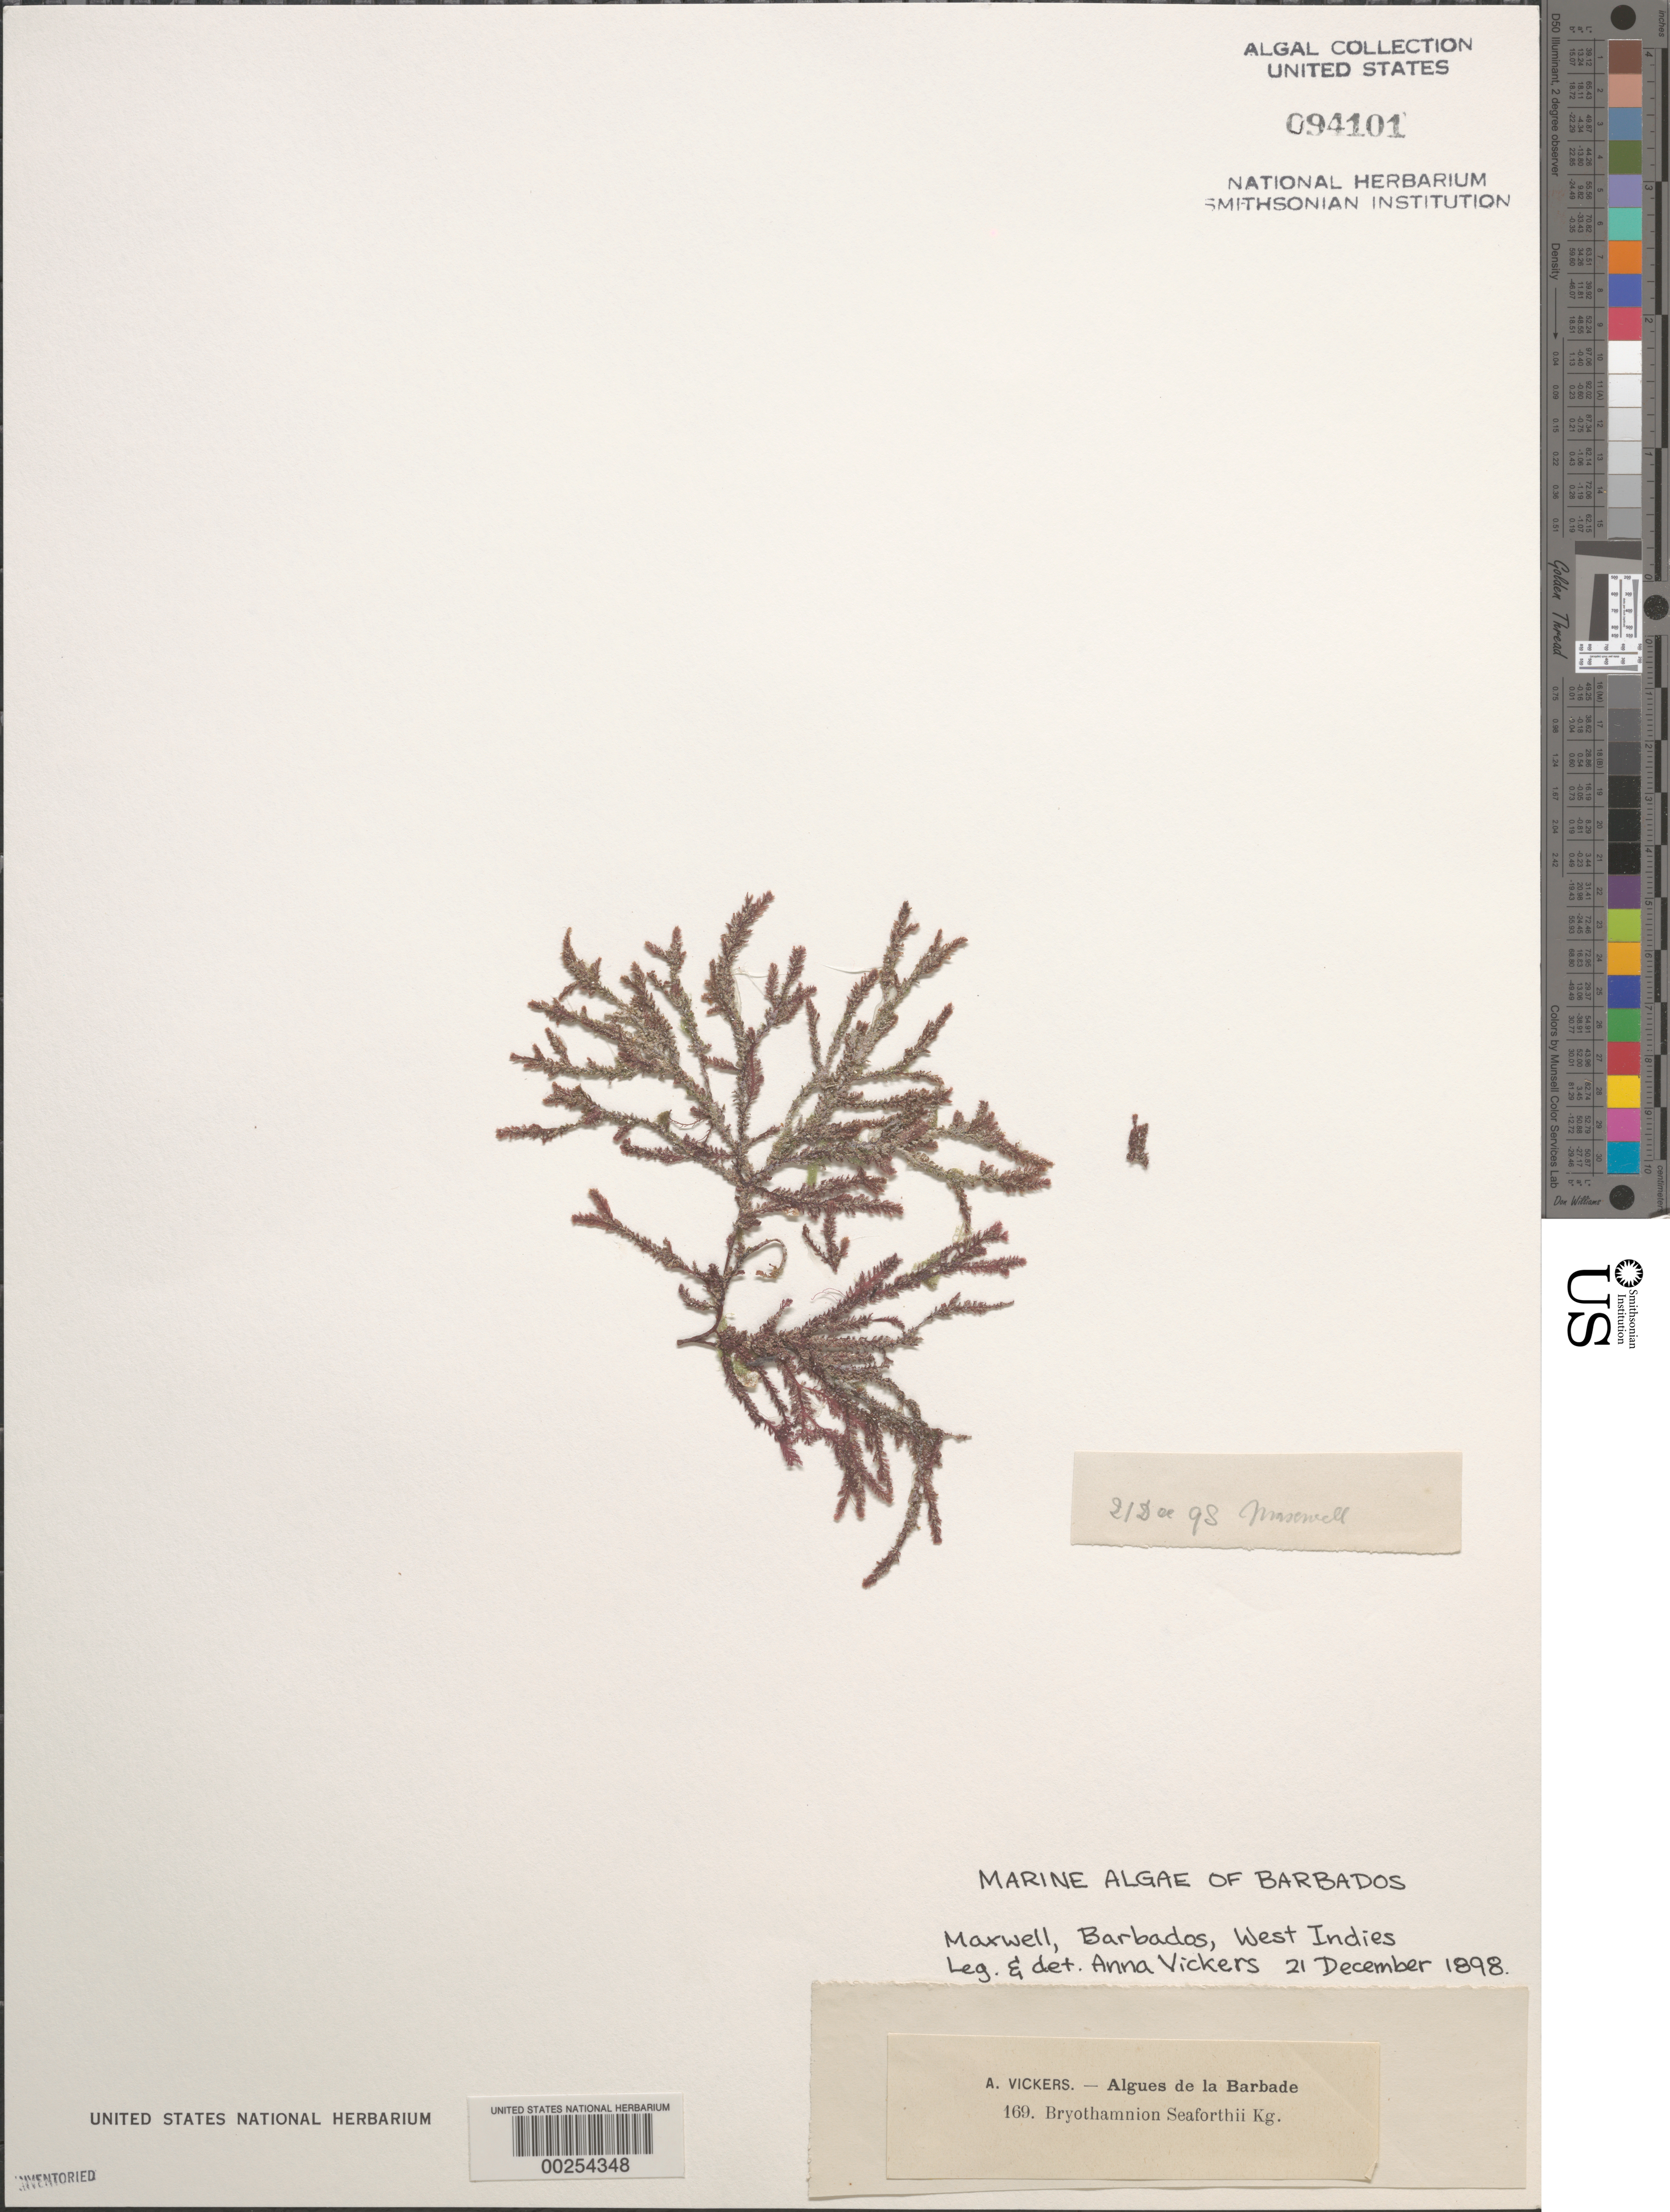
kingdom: Plantae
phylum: Rhodophyta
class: Florideophyceae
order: Ceramiales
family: Rhodomelaceae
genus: Bryothamnion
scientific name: Bryothamnion seaforthii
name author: (Turner) Kütz.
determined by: Vickers, A.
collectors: A. Vickers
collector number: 169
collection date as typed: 21 Dec 1898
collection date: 1898-12-21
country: Barbados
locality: Maxwell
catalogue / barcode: US 94101